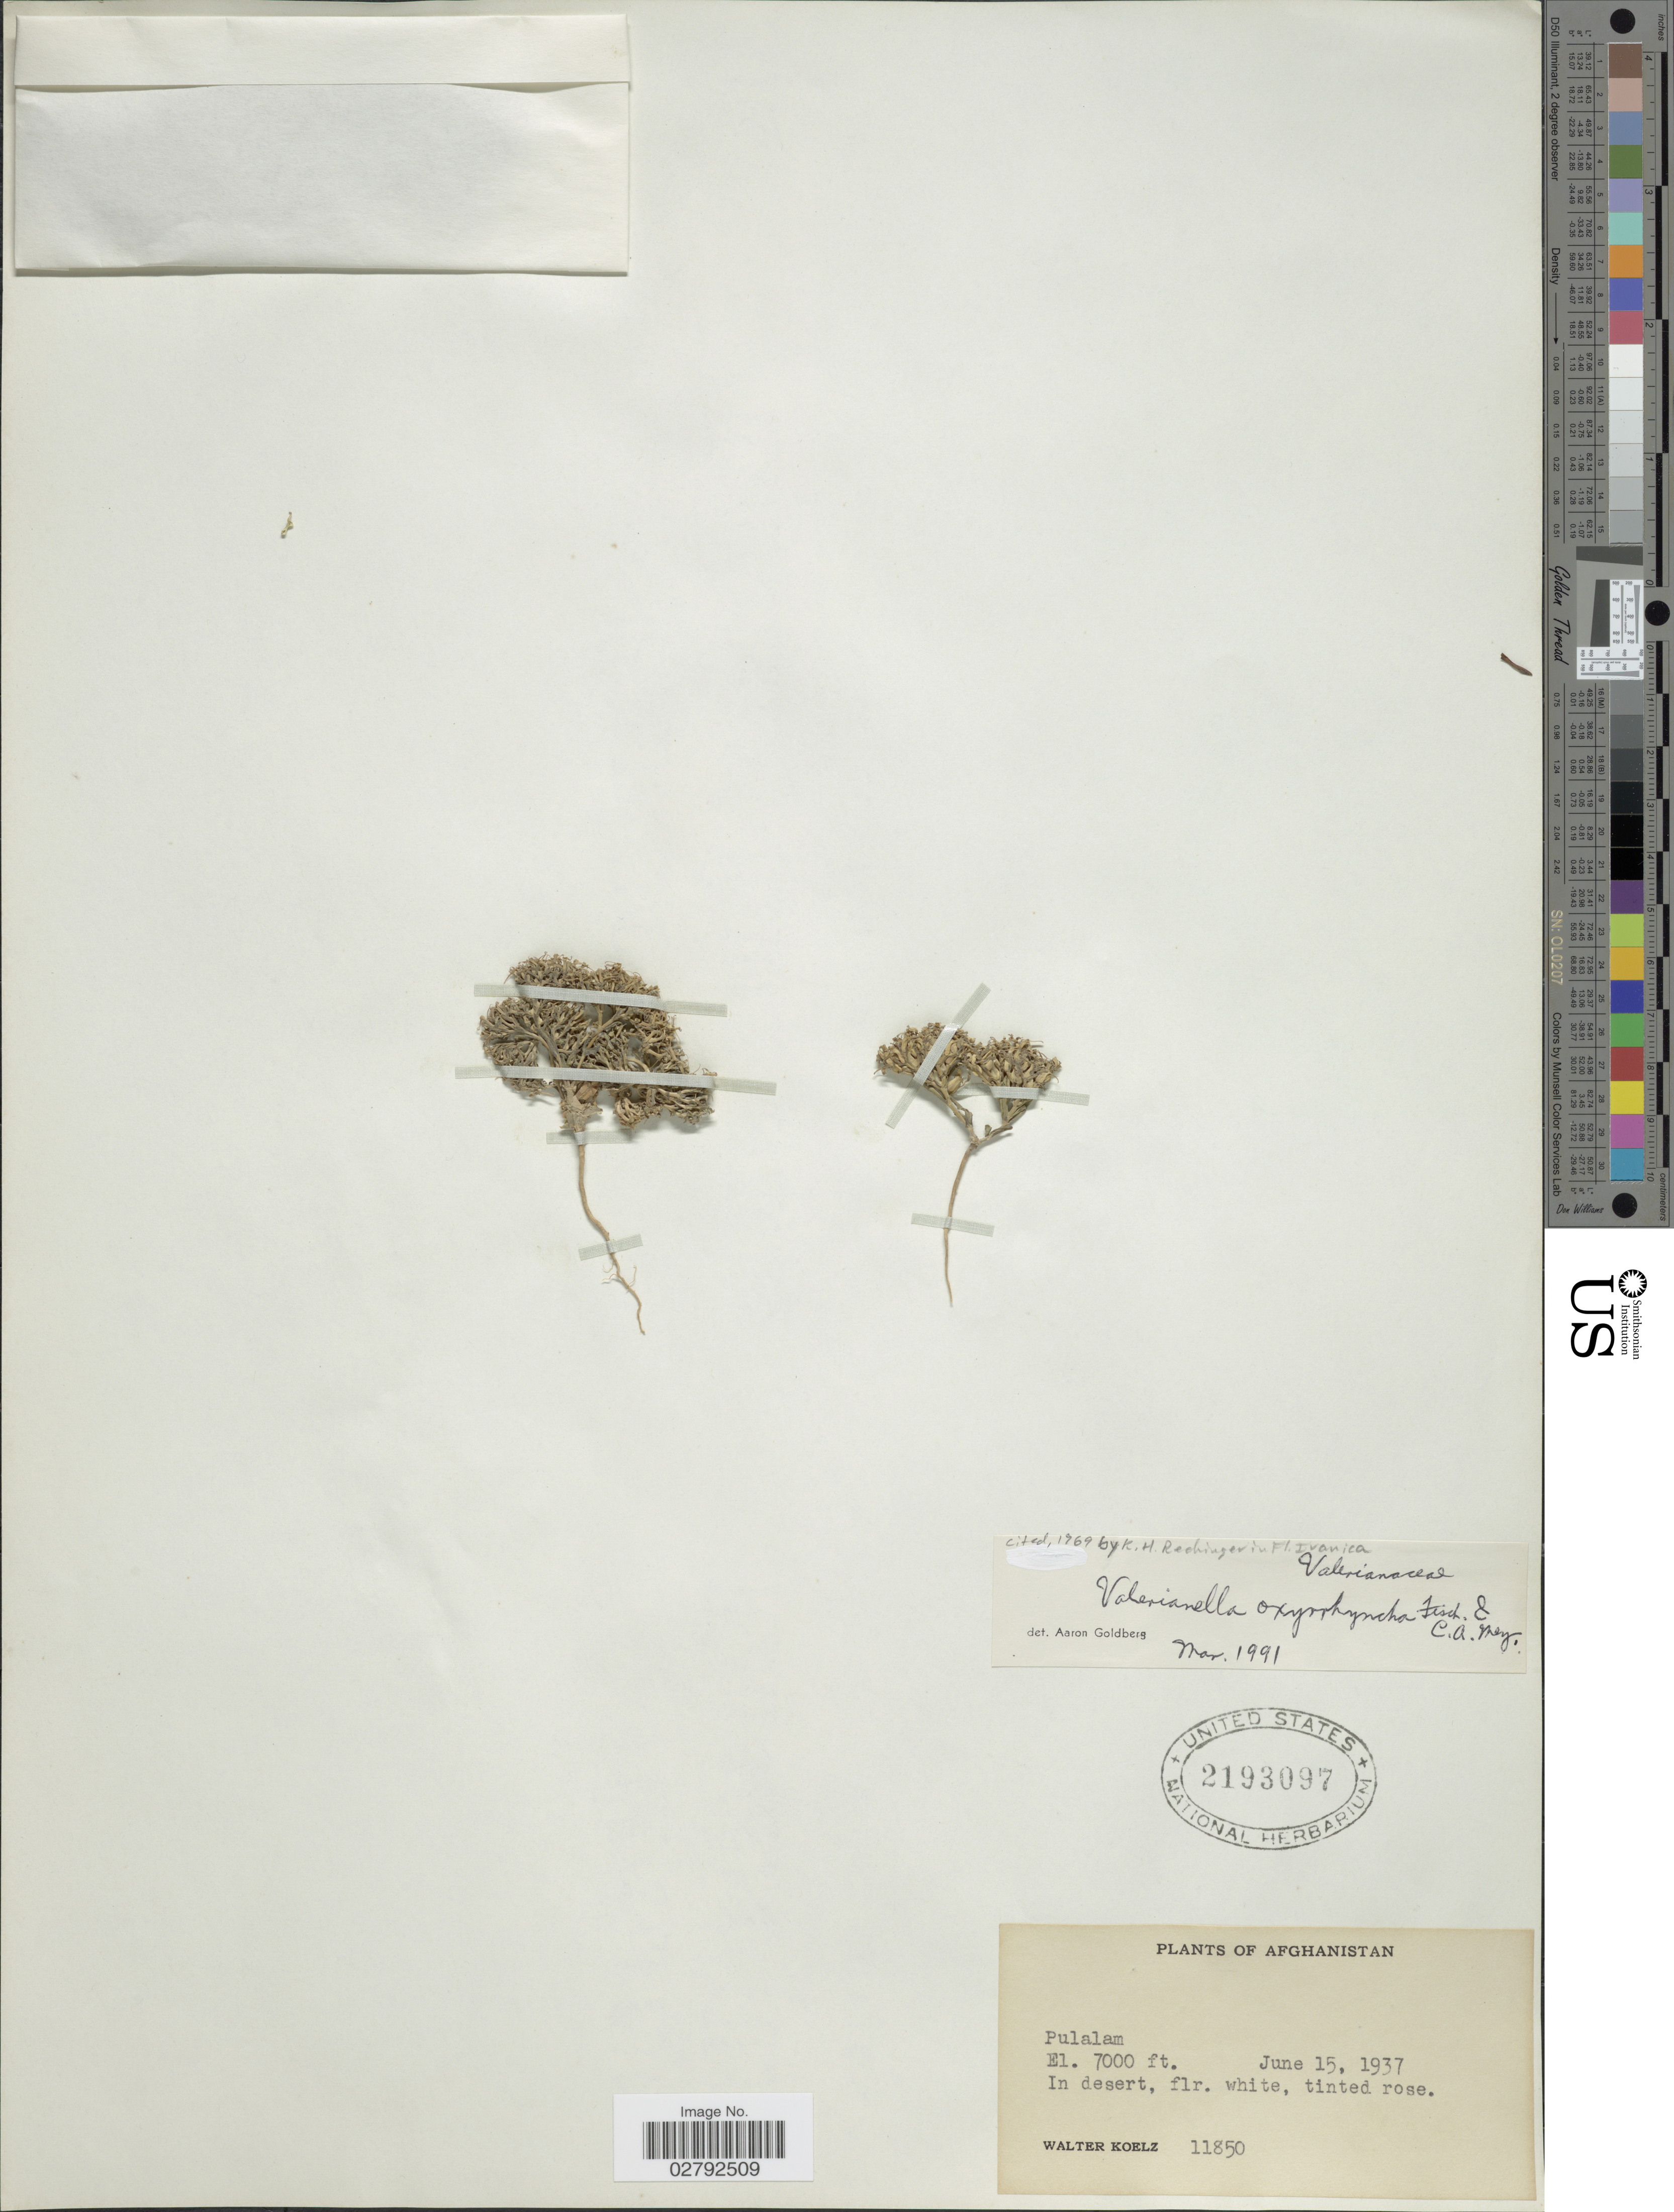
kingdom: Plantae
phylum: Tracheophyta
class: Magnoliopsida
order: Dipsacales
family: Caprifoliaceae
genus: Valerianella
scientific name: Valerianella oxyrhyncha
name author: Fisch. & C.A. Mey.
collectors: W. N. Koelz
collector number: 11850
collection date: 1937-06-15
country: Afghanistan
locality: Pulalam.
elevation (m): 2134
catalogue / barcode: US 2193097